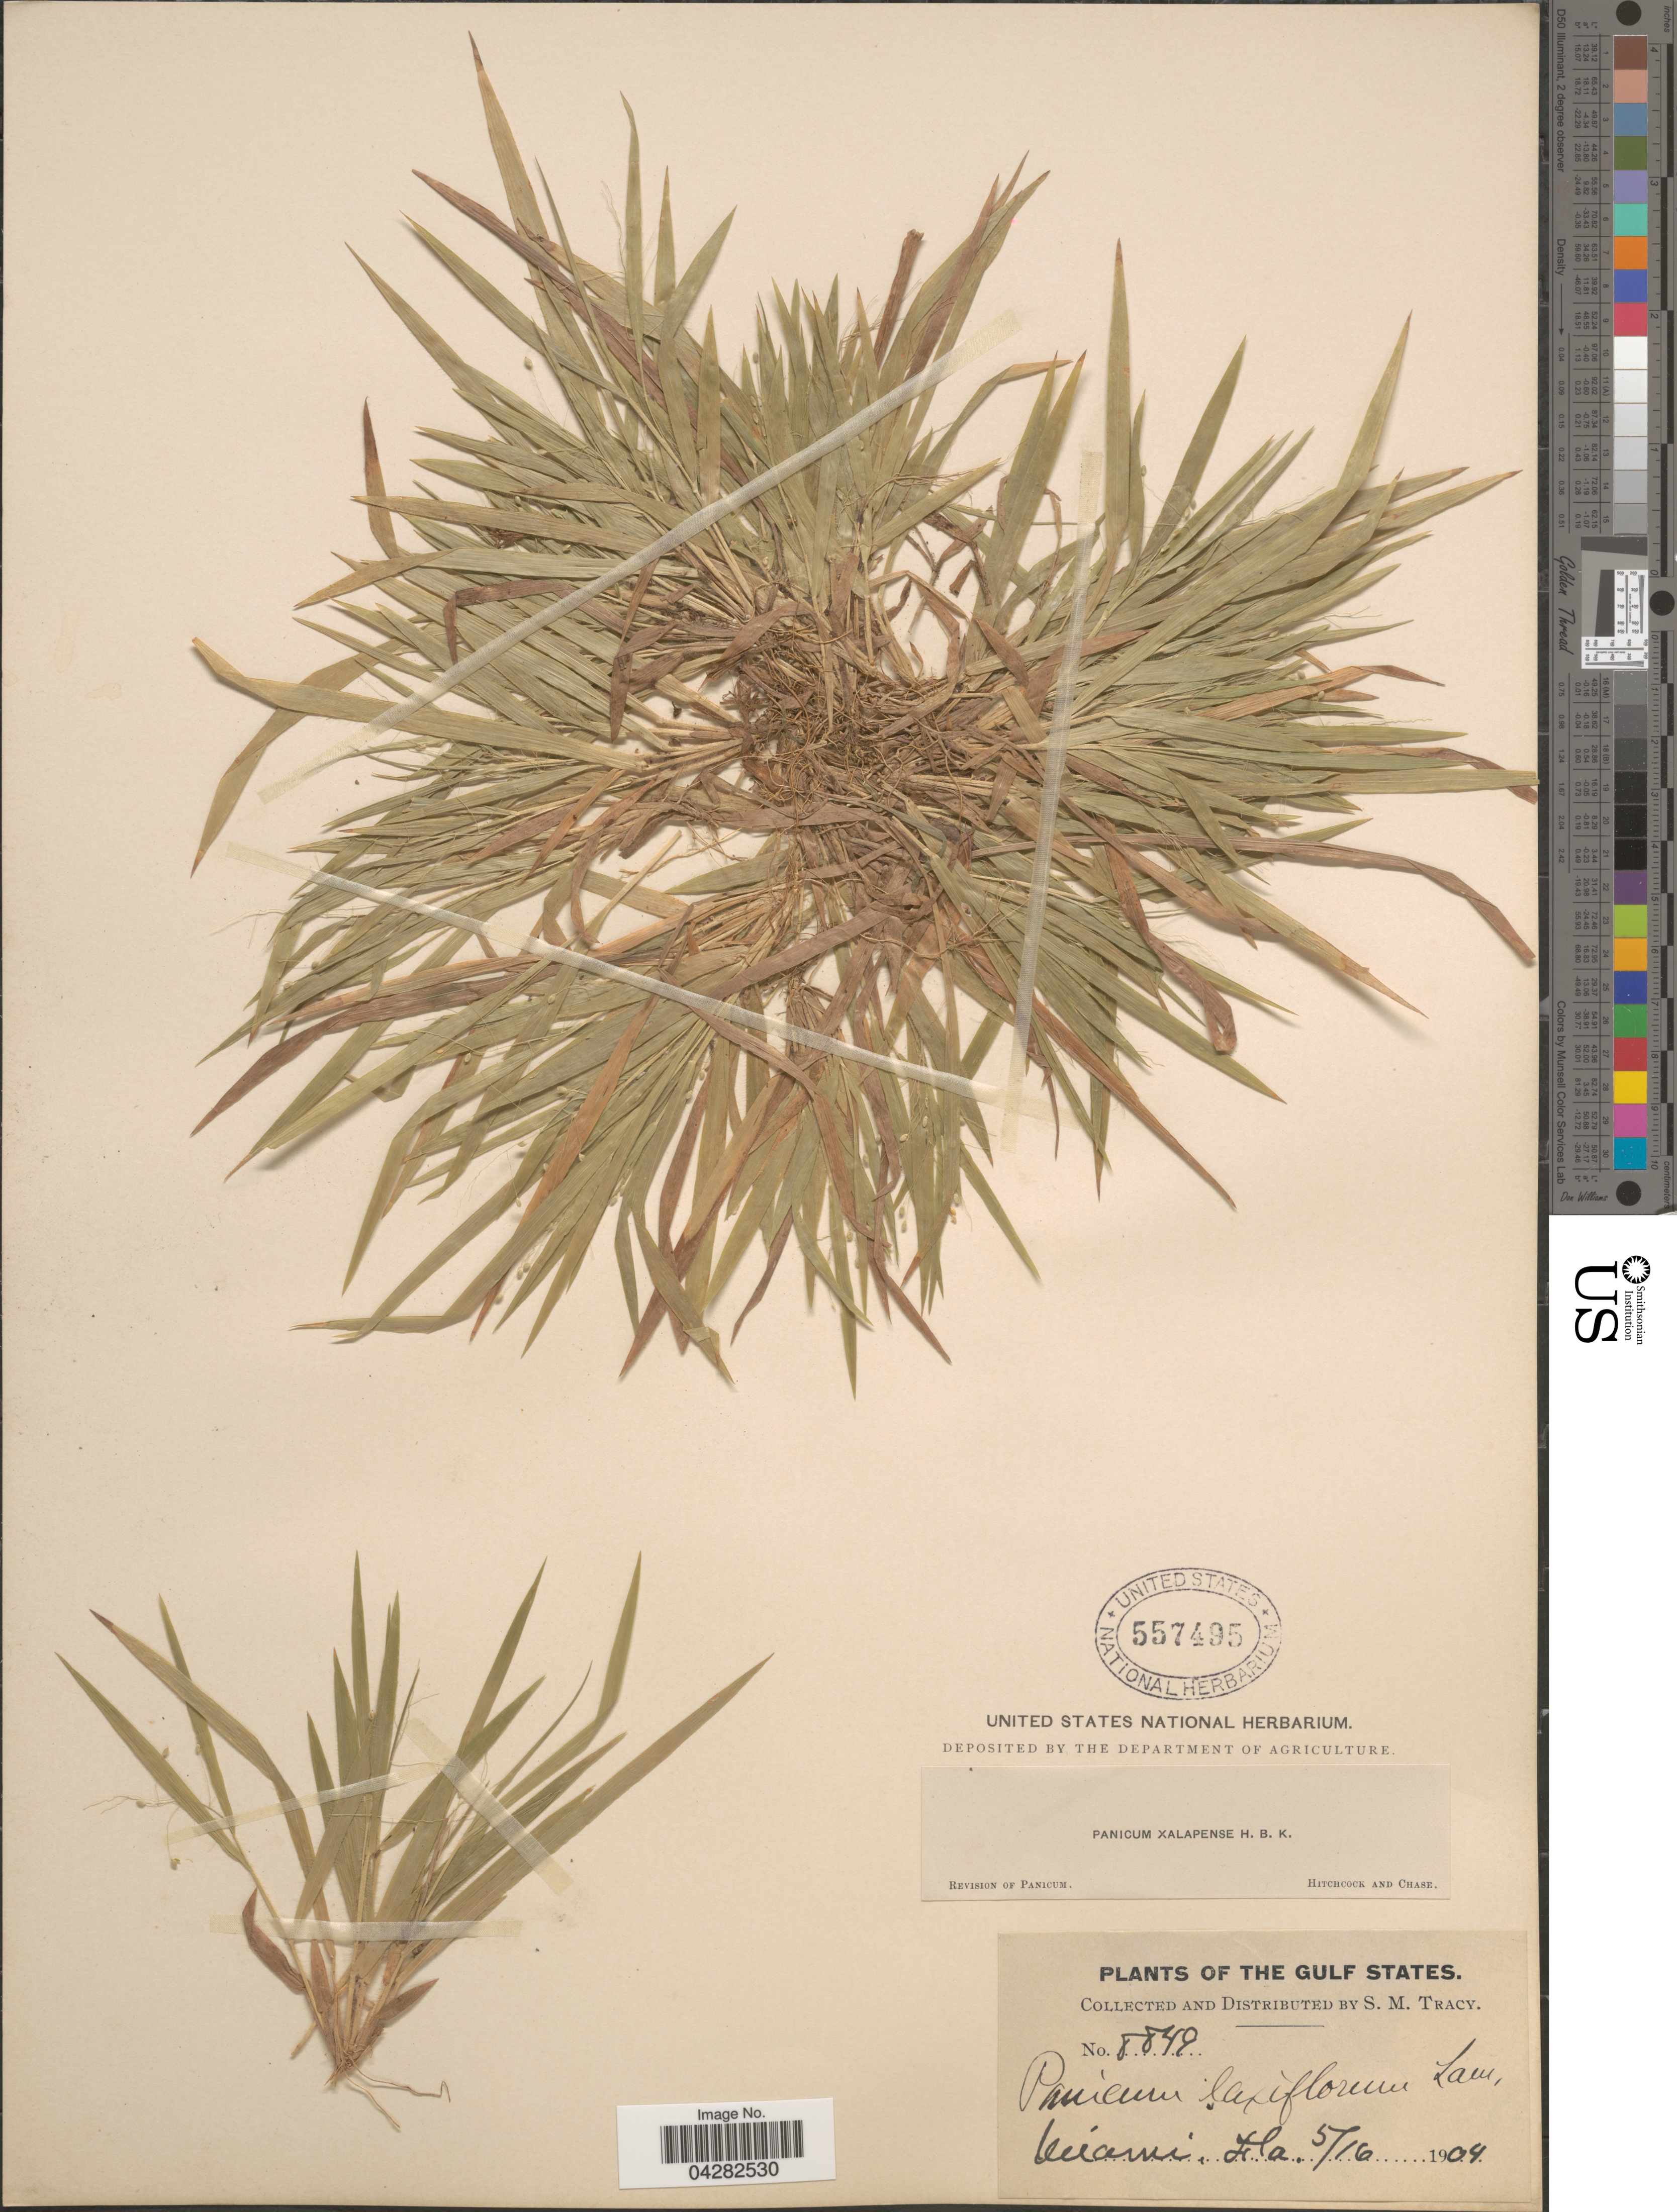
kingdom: Plantae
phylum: Tracheophyta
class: Liliopsida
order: Poales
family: Poaceae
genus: Dichanthelium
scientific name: Dichanthelium laxiflorum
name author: (Lam.) Gould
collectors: S. M. Tracy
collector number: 8849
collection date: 1904-05-16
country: United States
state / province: Florida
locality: The Gulf States. Miami.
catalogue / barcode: US 557495